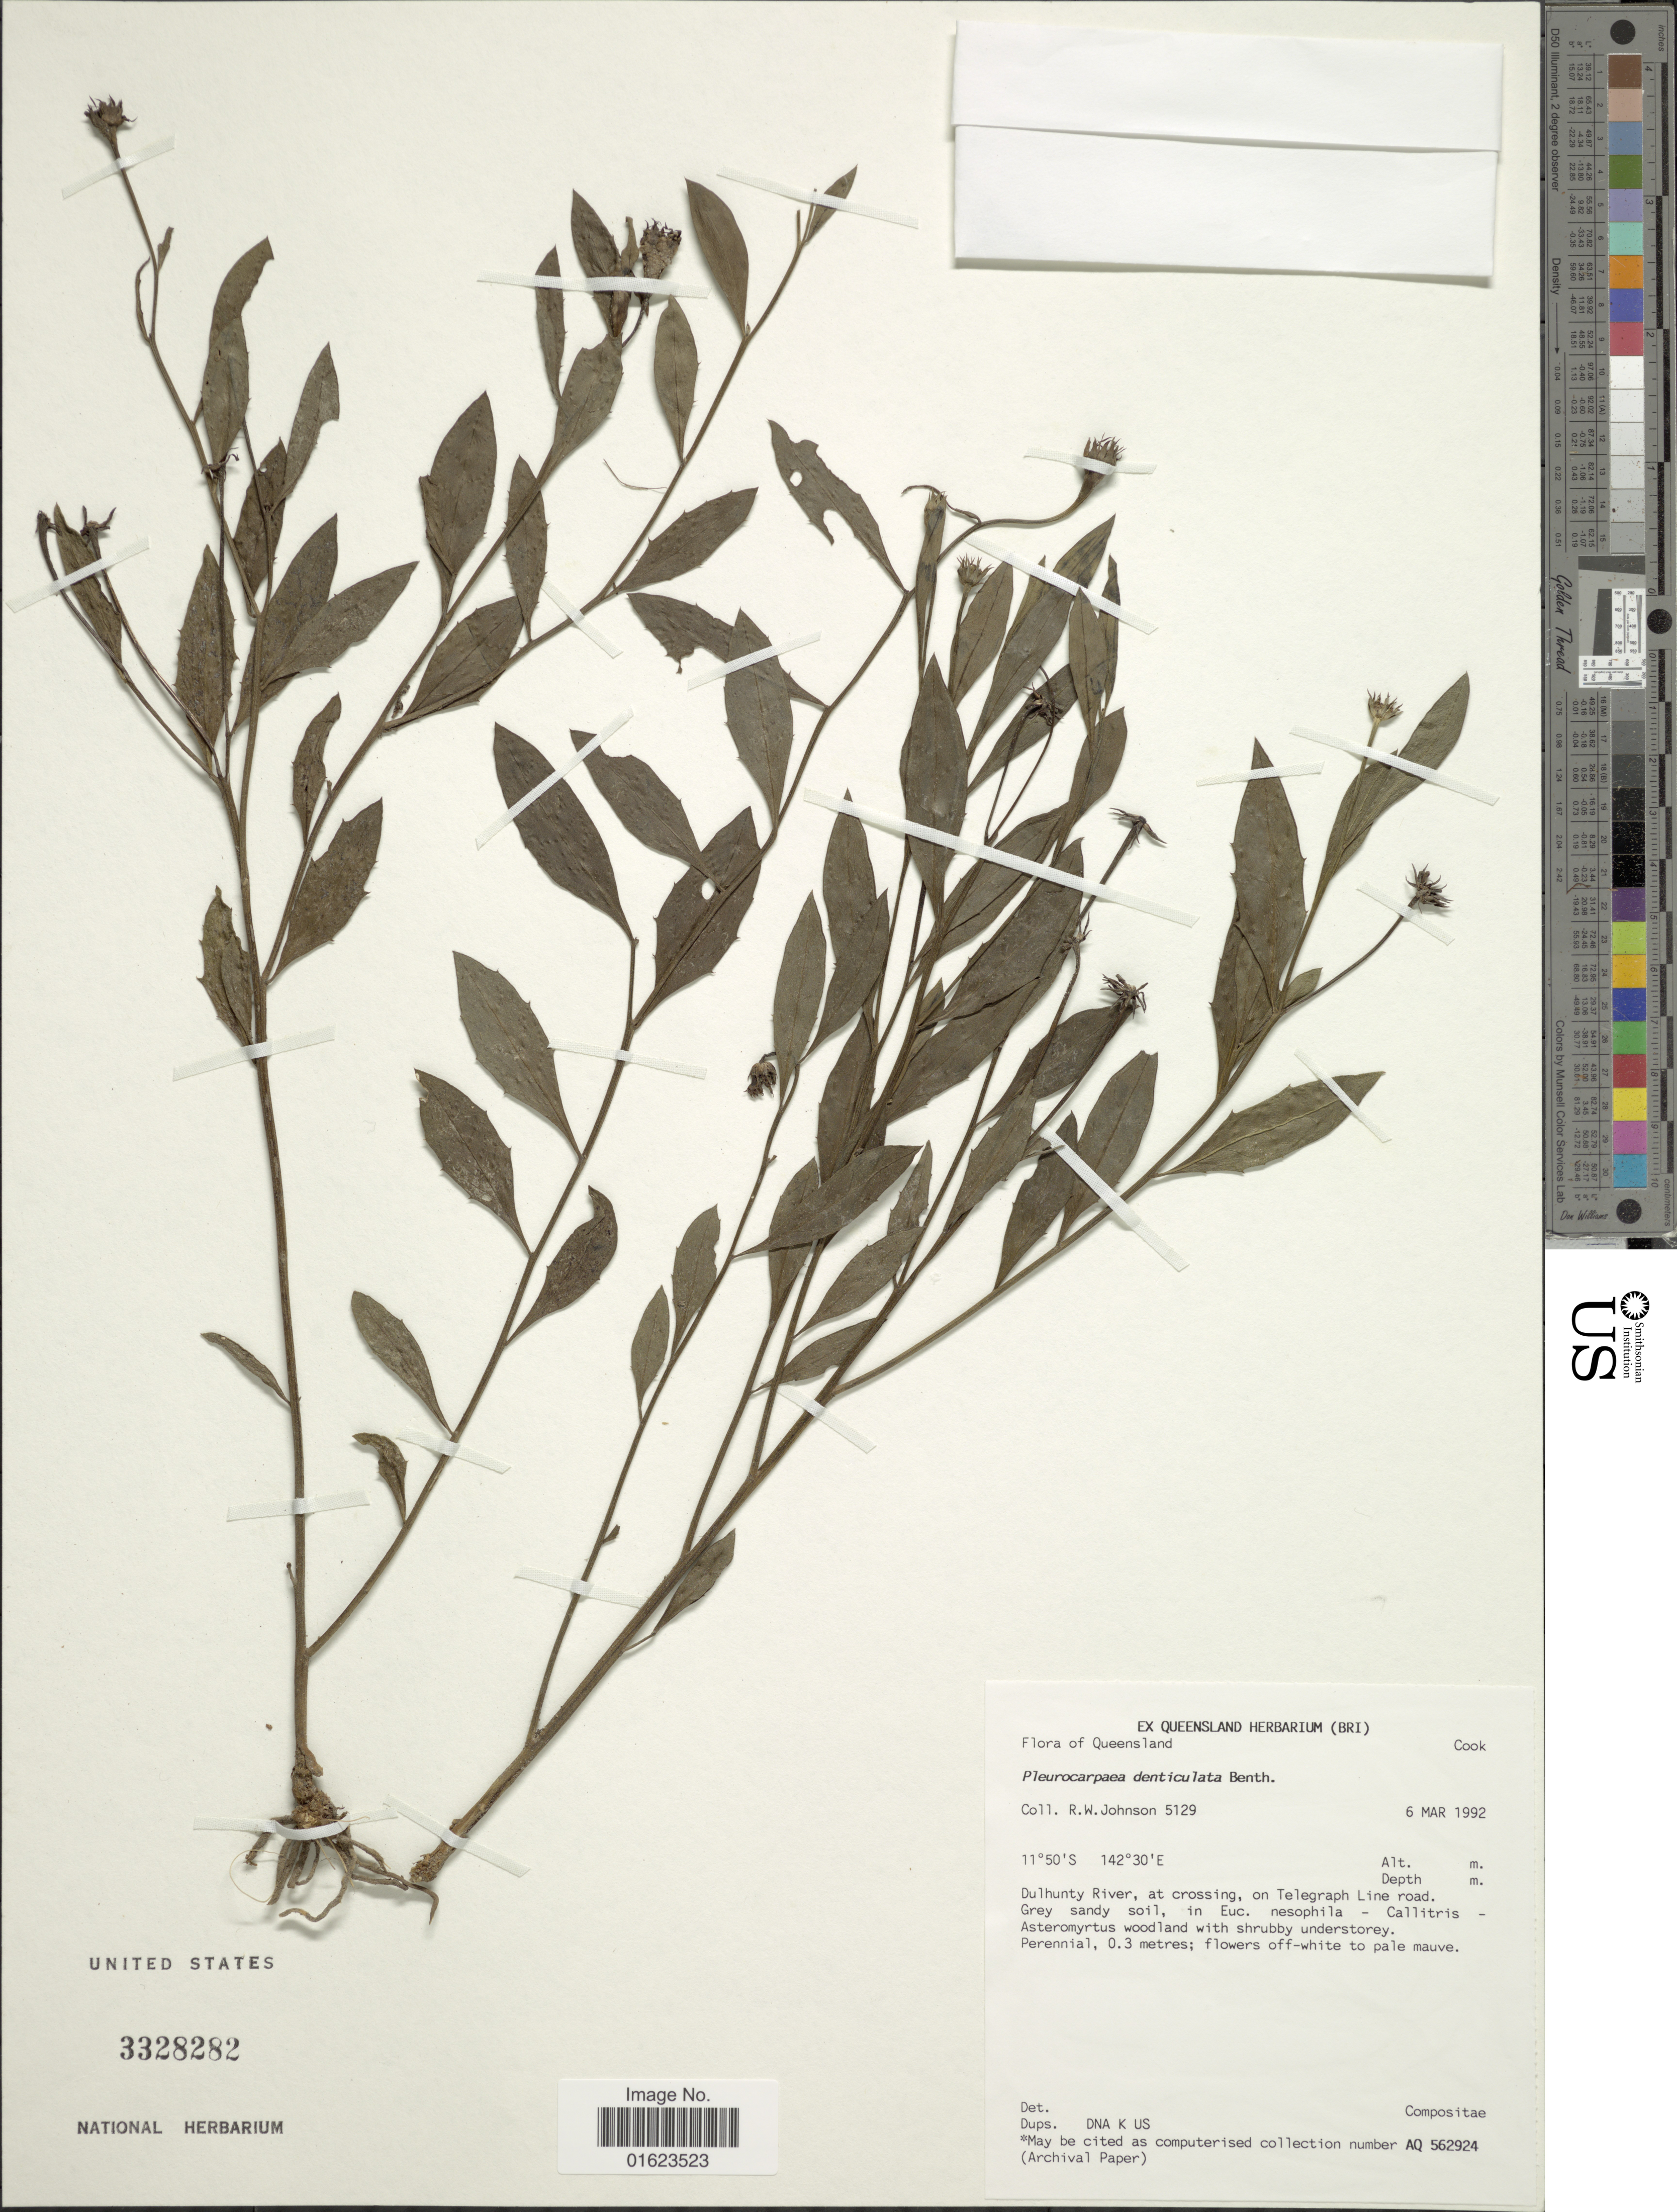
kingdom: Plantae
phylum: Tracheophyta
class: Magnoliopsida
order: Asterales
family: Asteraceae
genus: Pleurocarpaea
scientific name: Pleurocarpaea denticulata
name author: Benth.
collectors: R. W. Johnson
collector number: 5129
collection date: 1992-03-06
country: Australia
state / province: Queensland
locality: Queensland, Dulhunty River, at crossing, om Telegraph Line road.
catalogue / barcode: US 3328282